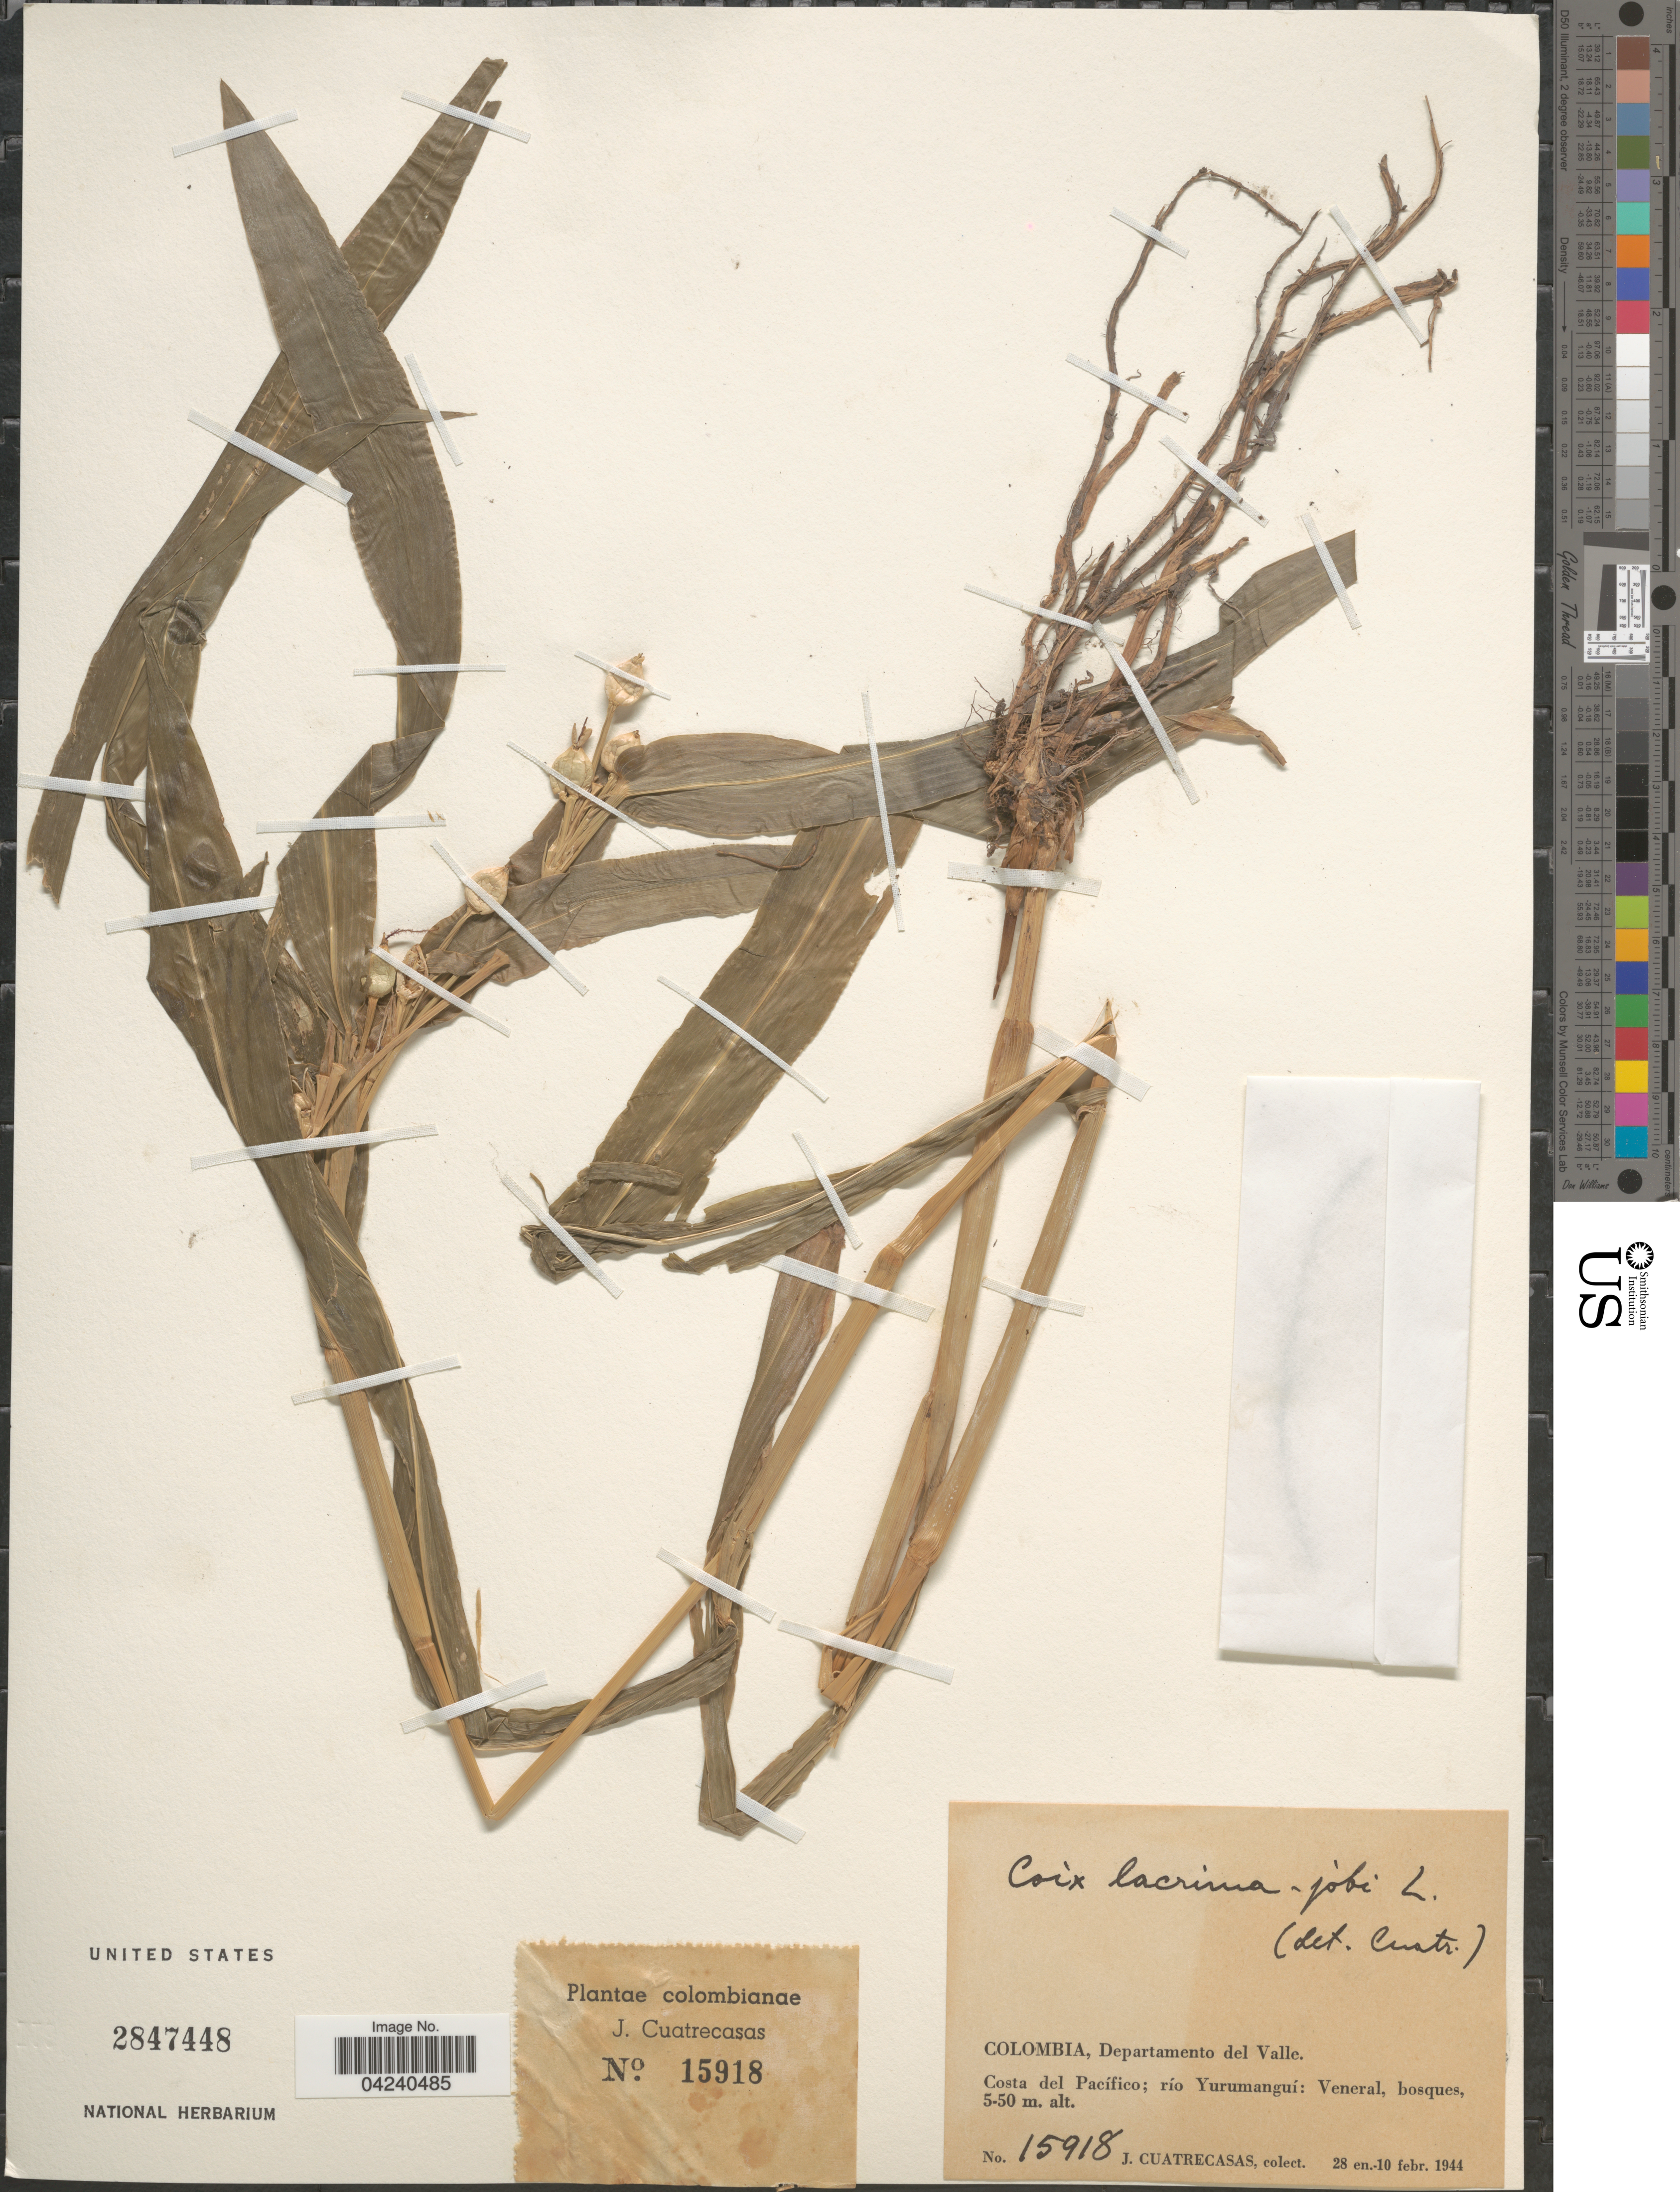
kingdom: Plantae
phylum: Tracheophyta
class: Liliopsida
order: Poales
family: Poaceae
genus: Coix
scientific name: Coix lacryma-jobi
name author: L.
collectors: J. Cuatrecasas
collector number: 15918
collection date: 1944-01-28/1944-02-10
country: Colombia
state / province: Valle del Cauca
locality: Departamento del Valle. Costa del Pacífico; río Yurumanguí: Veneral, bosques.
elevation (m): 5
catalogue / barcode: US 2847448